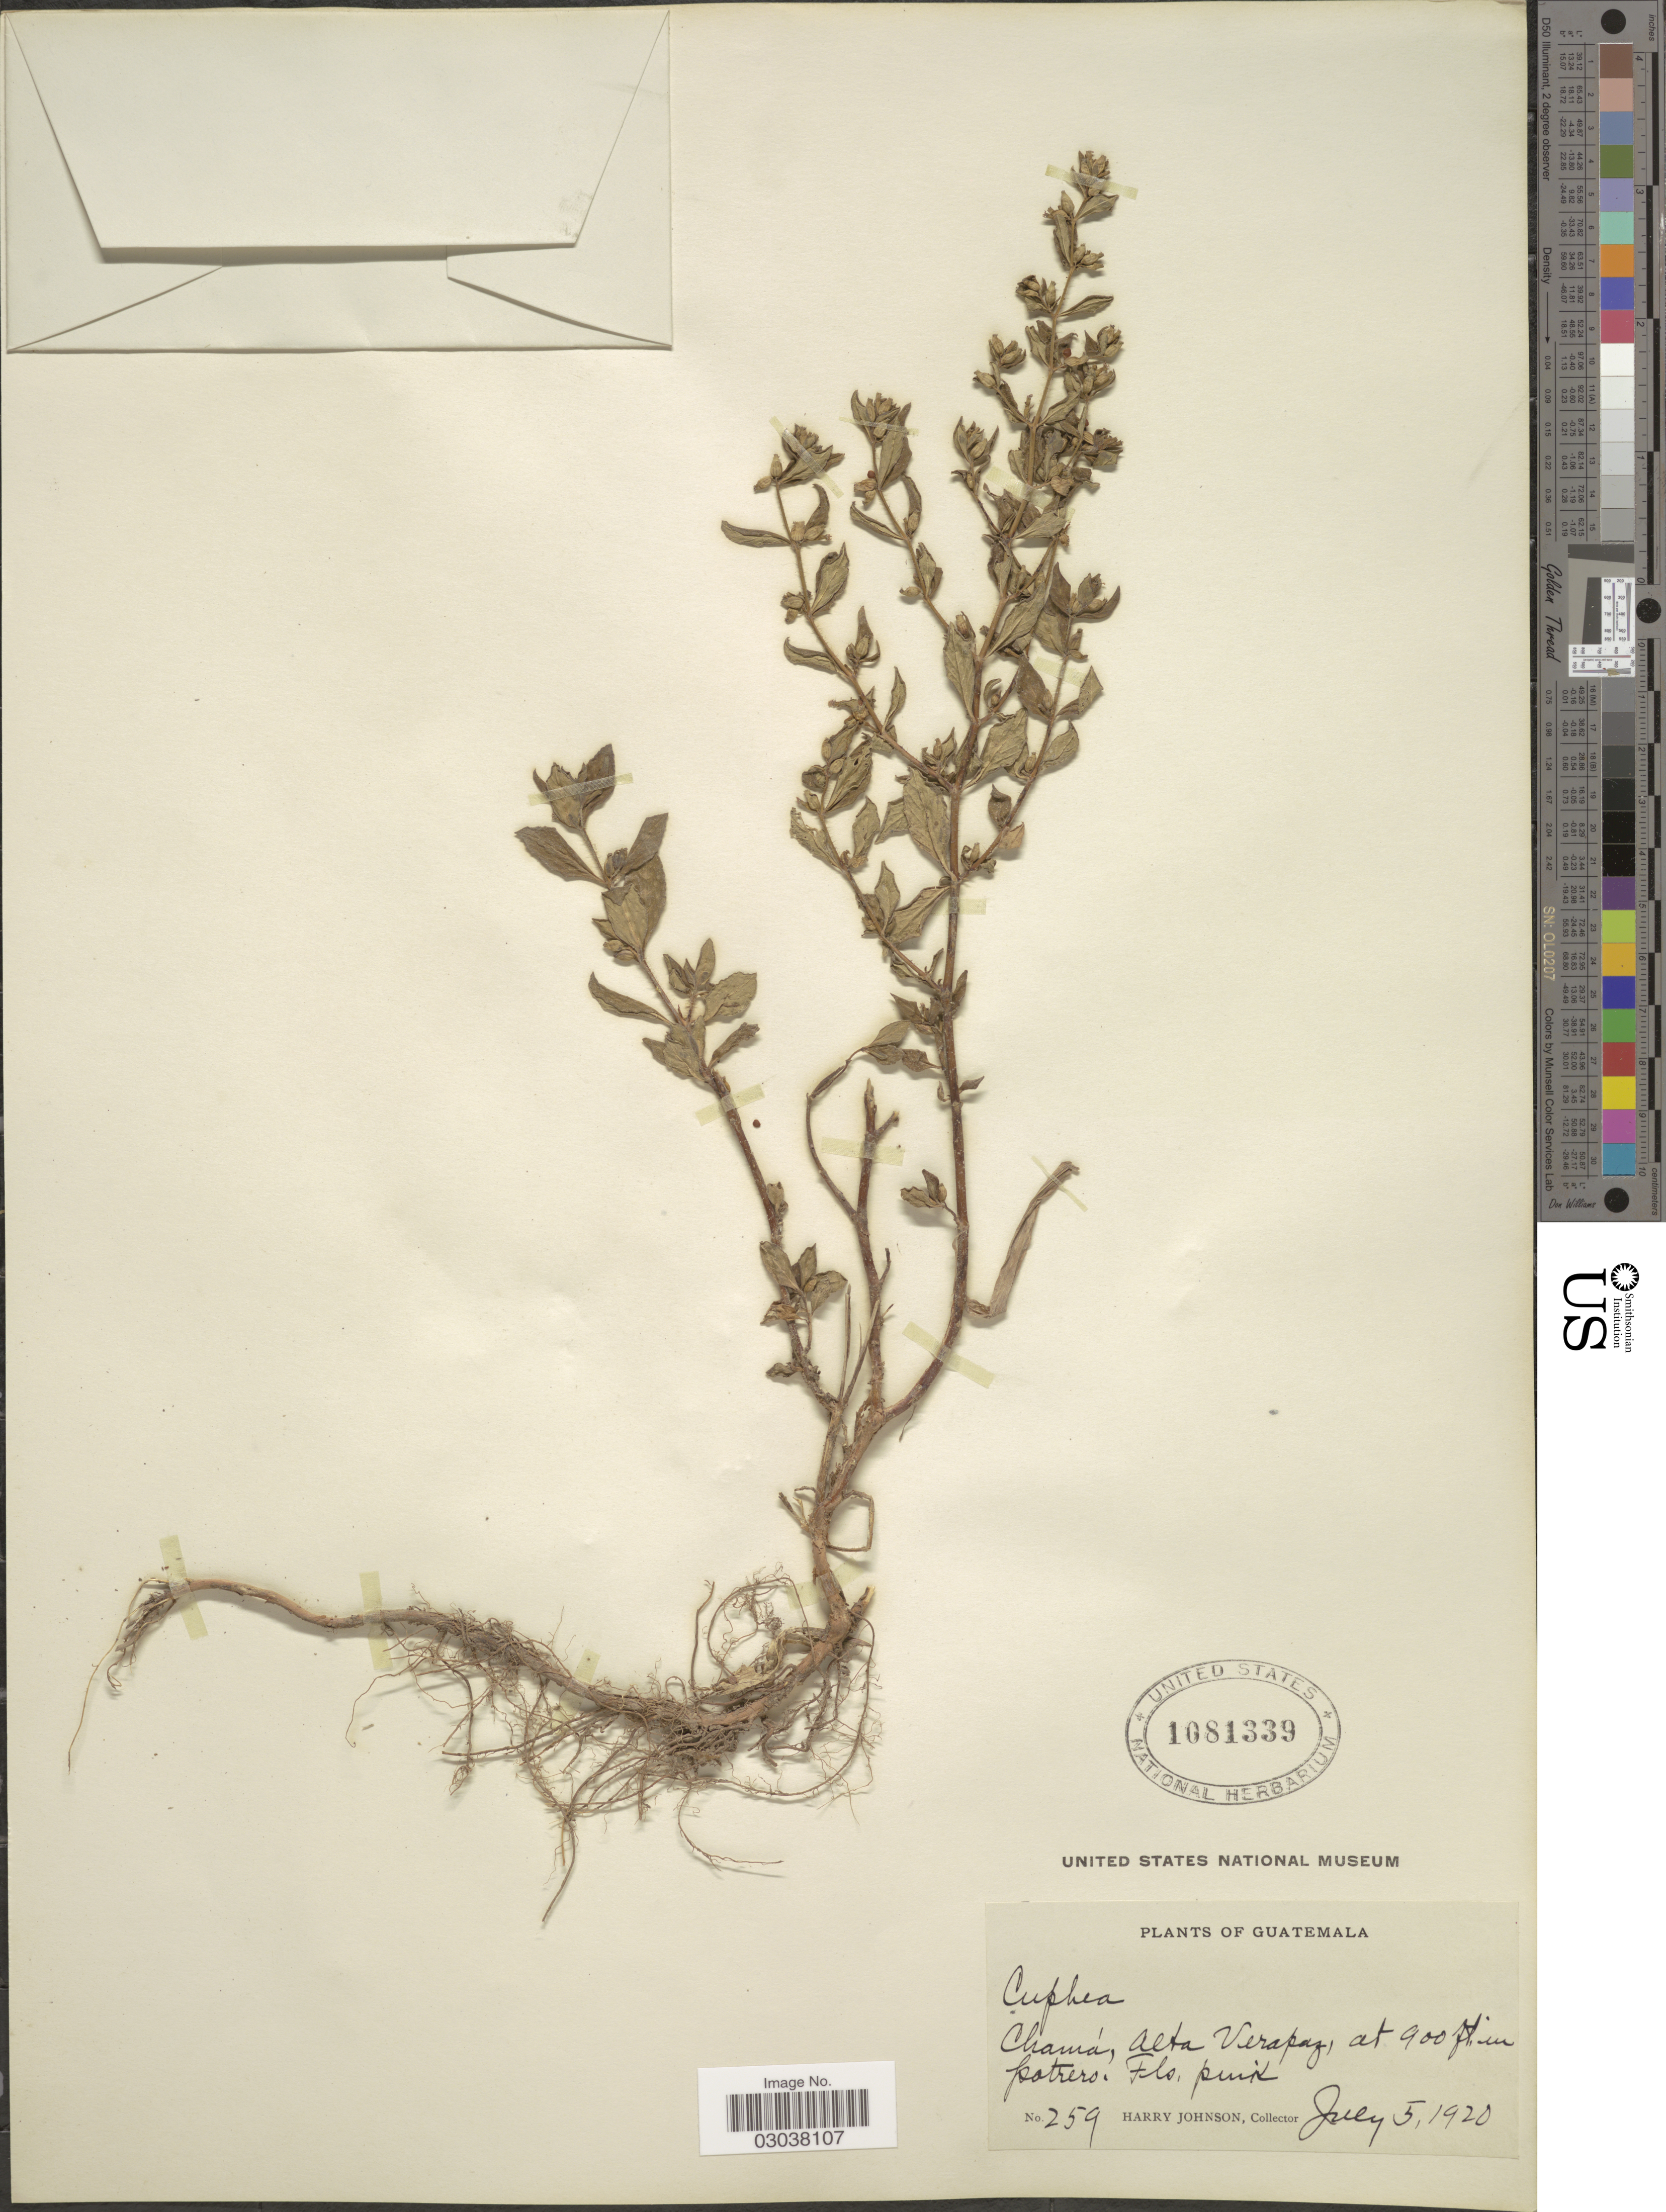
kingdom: Plantae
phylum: Tracheophyta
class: Magnoliopsida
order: Myrtales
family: Lythraceae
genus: Cuphea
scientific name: Cuphea carthagenensis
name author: (Jacq.) J.F. Macbr.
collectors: H. Johnson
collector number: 259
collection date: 1920-07-05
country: Guatemala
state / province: Alta Verapaz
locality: Chamá.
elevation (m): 274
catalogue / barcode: US 1081339